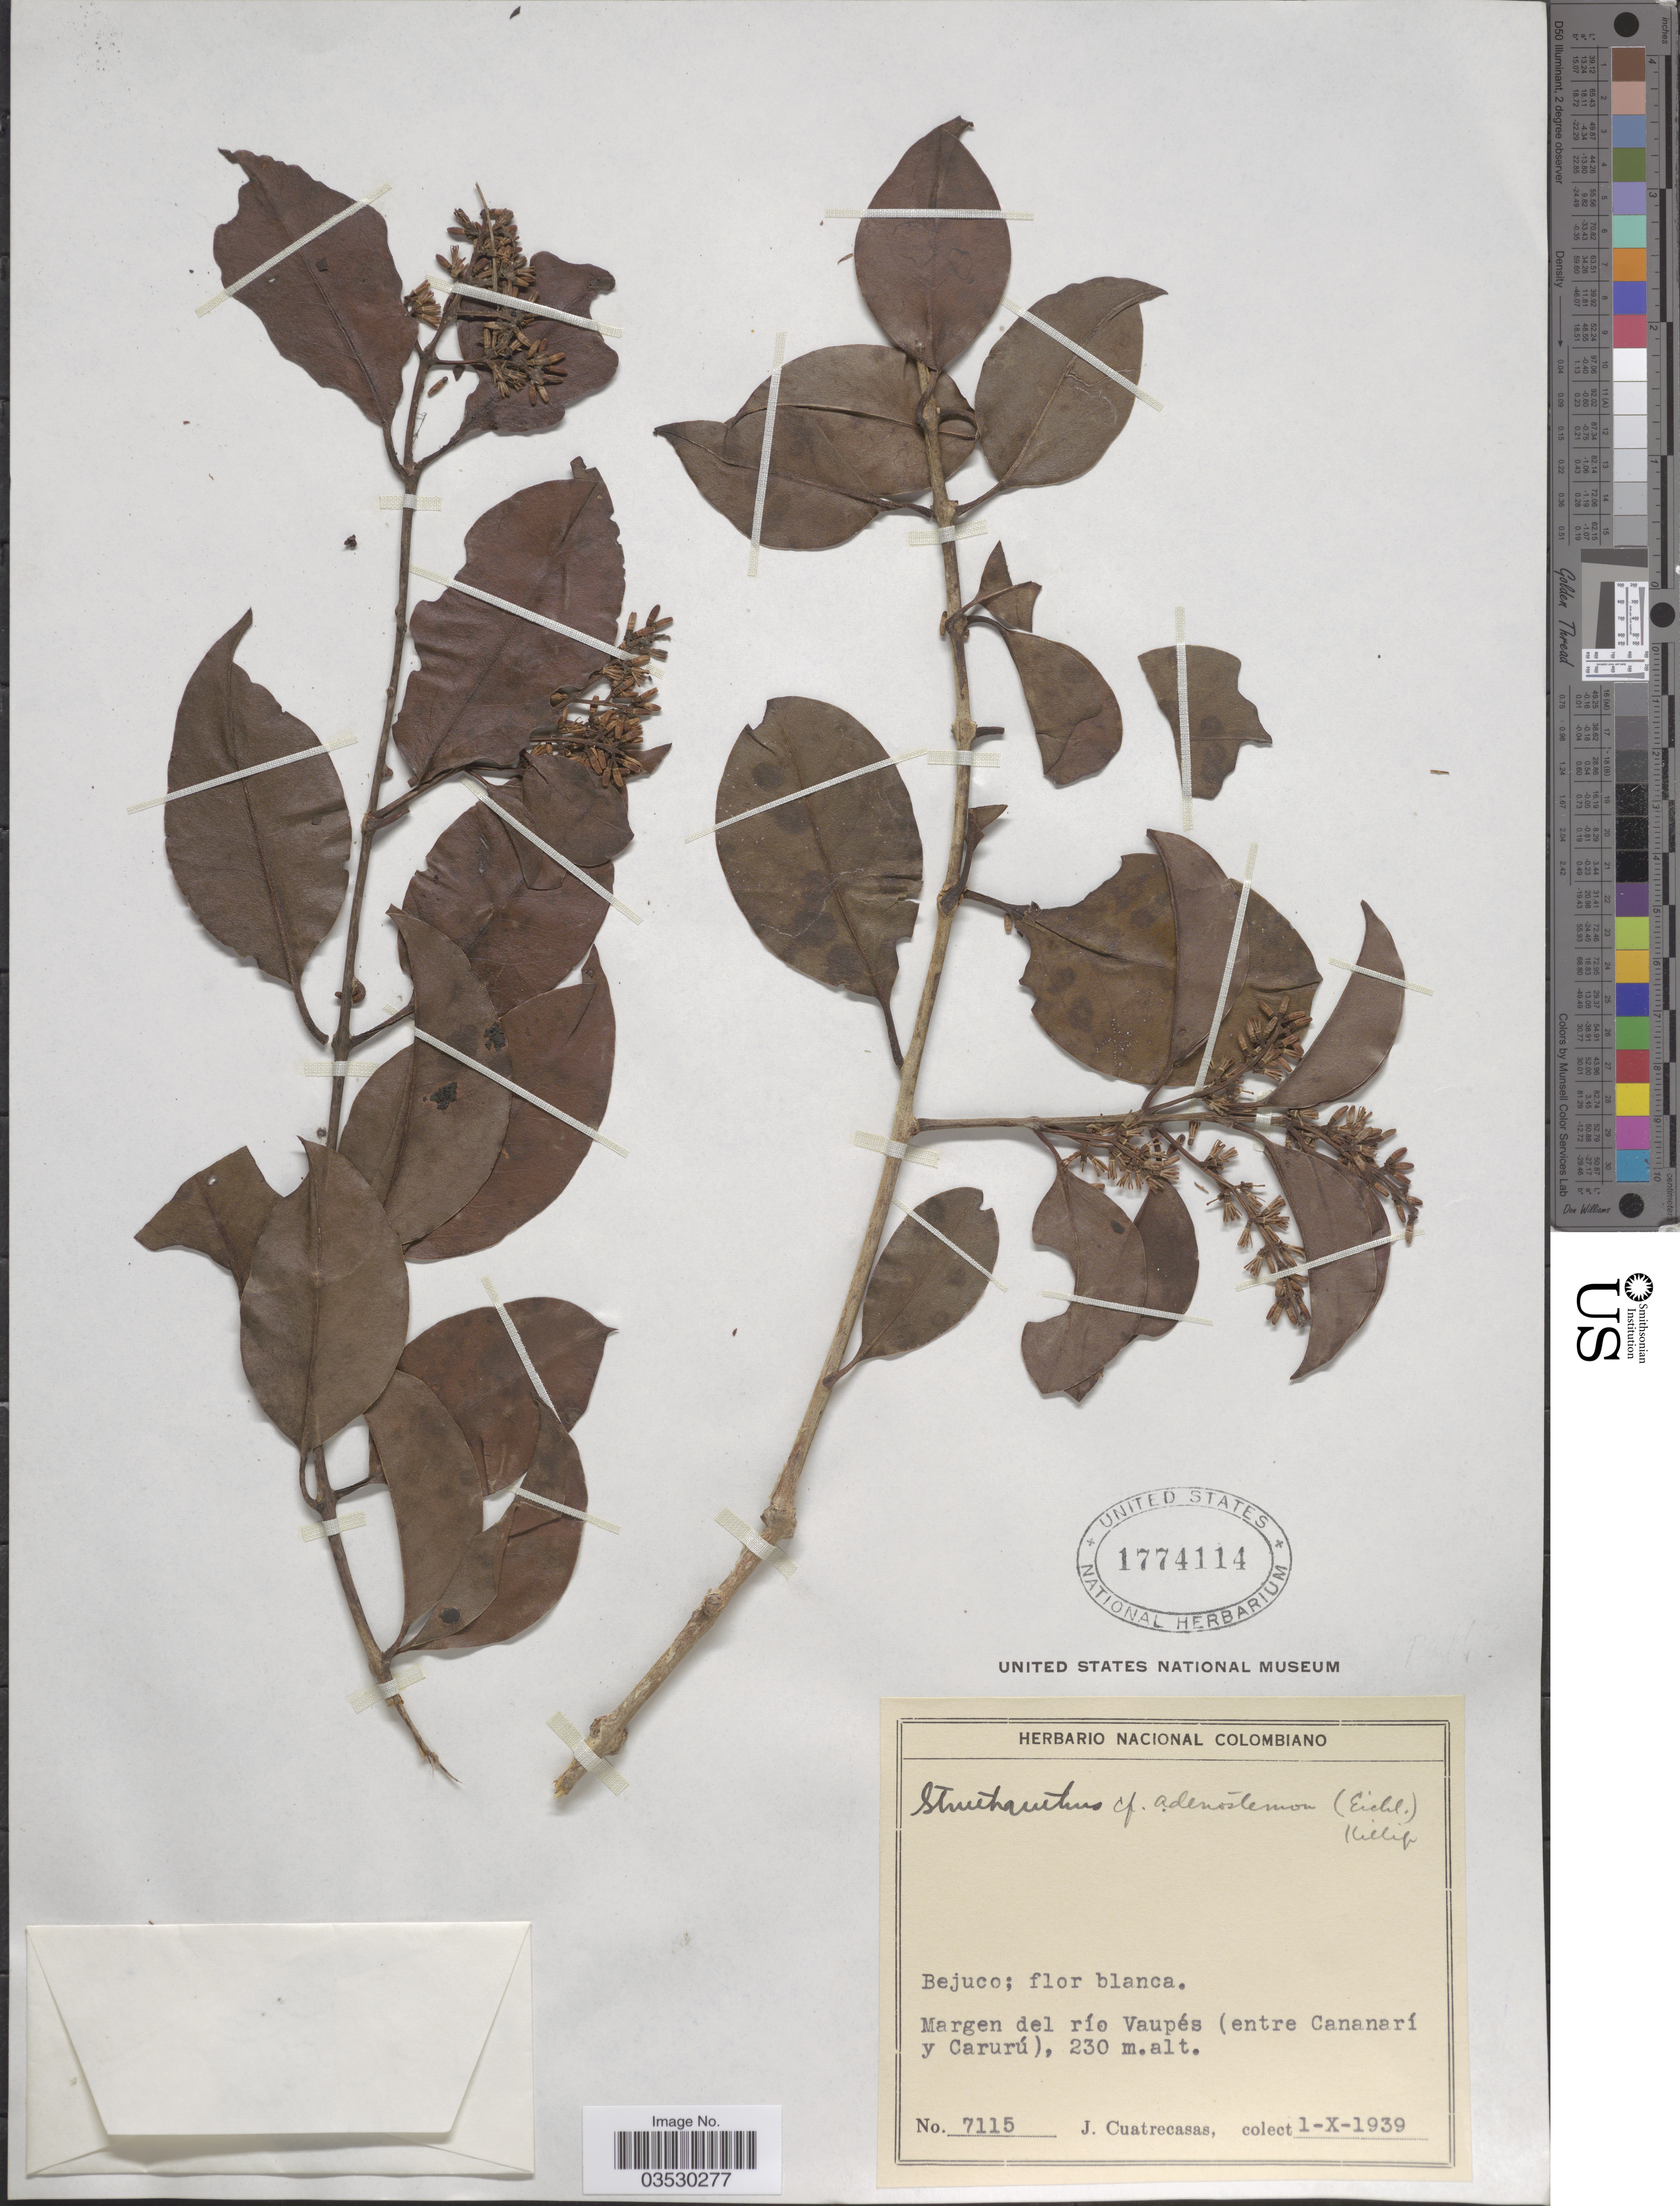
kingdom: Plantae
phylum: Tracheophyta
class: Magnoliopsida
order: Santalales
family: Loranthaceae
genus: Struthanthus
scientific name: Struthanthus adenostemon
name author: Eichler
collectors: J. Cuatrecasas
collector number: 7115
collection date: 1939-10-01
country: Colombia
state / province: Vaupés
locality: Margen del río Vaupés (entre Cananarí y Carurú).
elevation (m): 230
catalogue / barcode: US 1774114